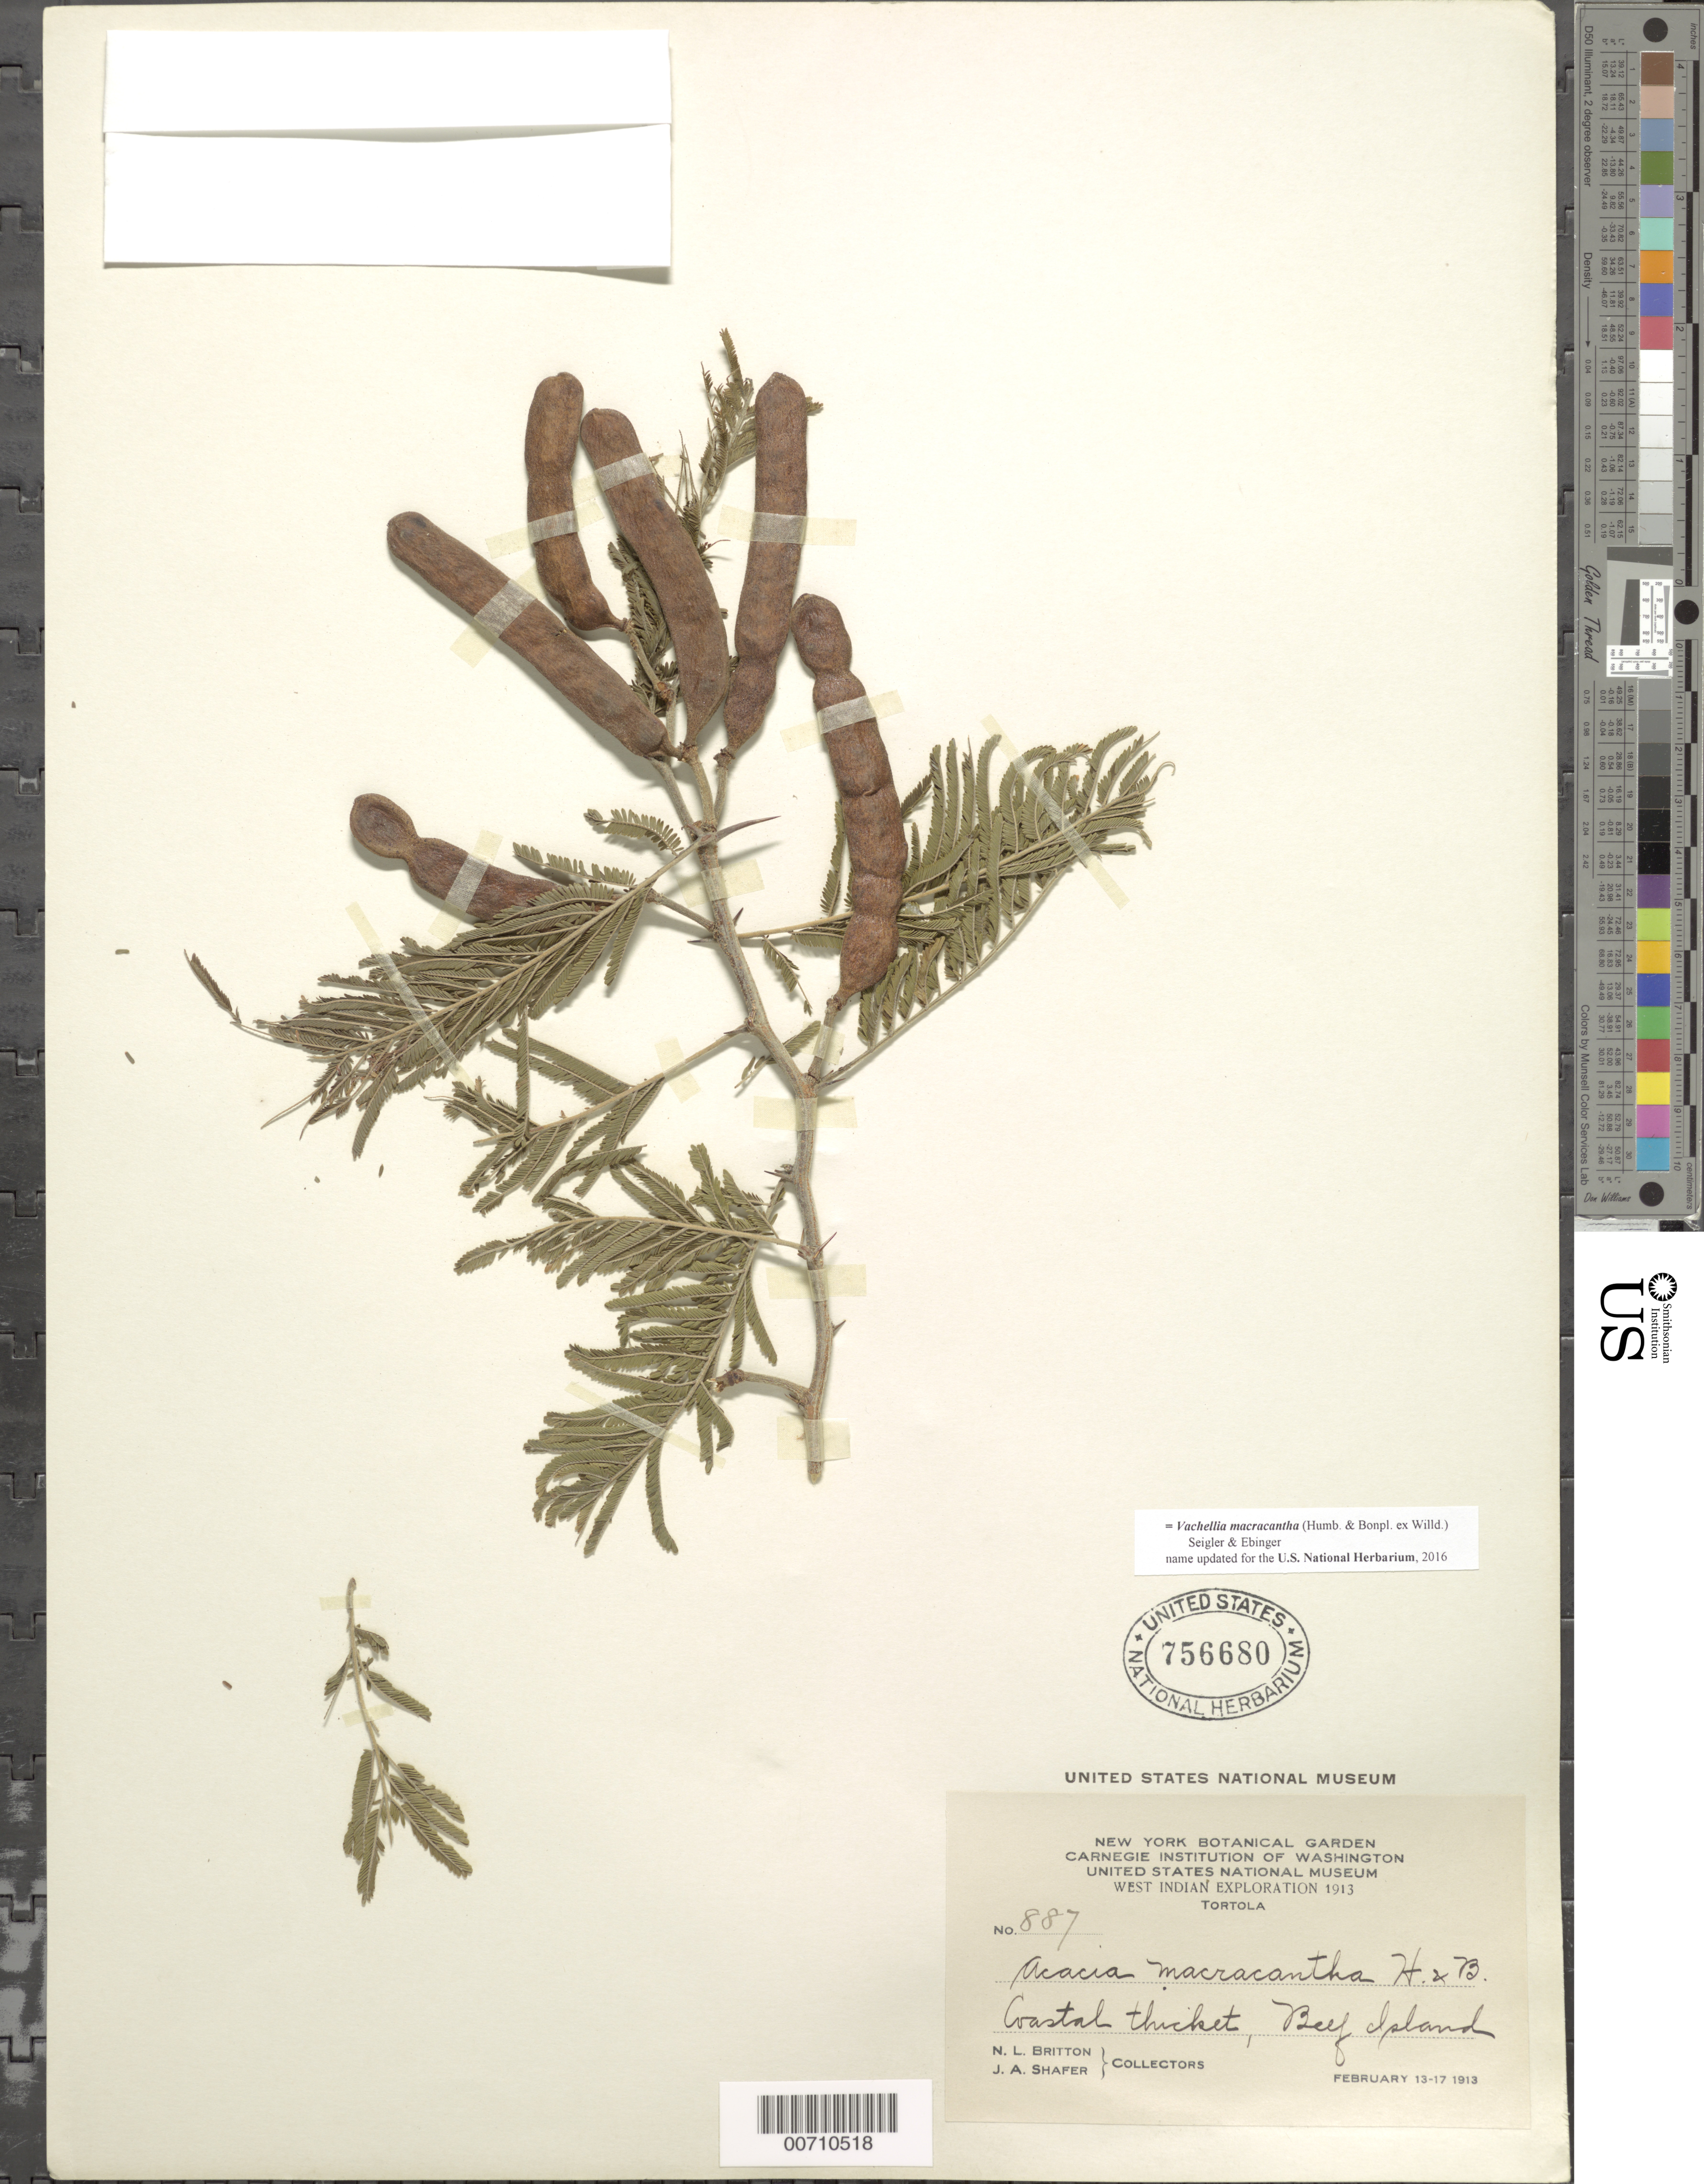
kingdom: Plantae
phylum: Tracheophyta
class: Magnoliopsida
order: Fabales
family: Fabaceae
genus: Vachellia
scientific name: Vachellia macracantha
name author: (Humb. & Bonpl. ex Willd.) Seigler & Ebinger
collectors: N. Britton & J. A. Shafer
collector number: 887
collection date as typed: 13 Feb 1913 to 17 Feb 1913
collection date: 1913-02-13/1913-02-17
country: British Virgin Islands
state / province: Tortola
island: Beef Island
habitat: Coastal thicket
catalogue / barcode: US 756680